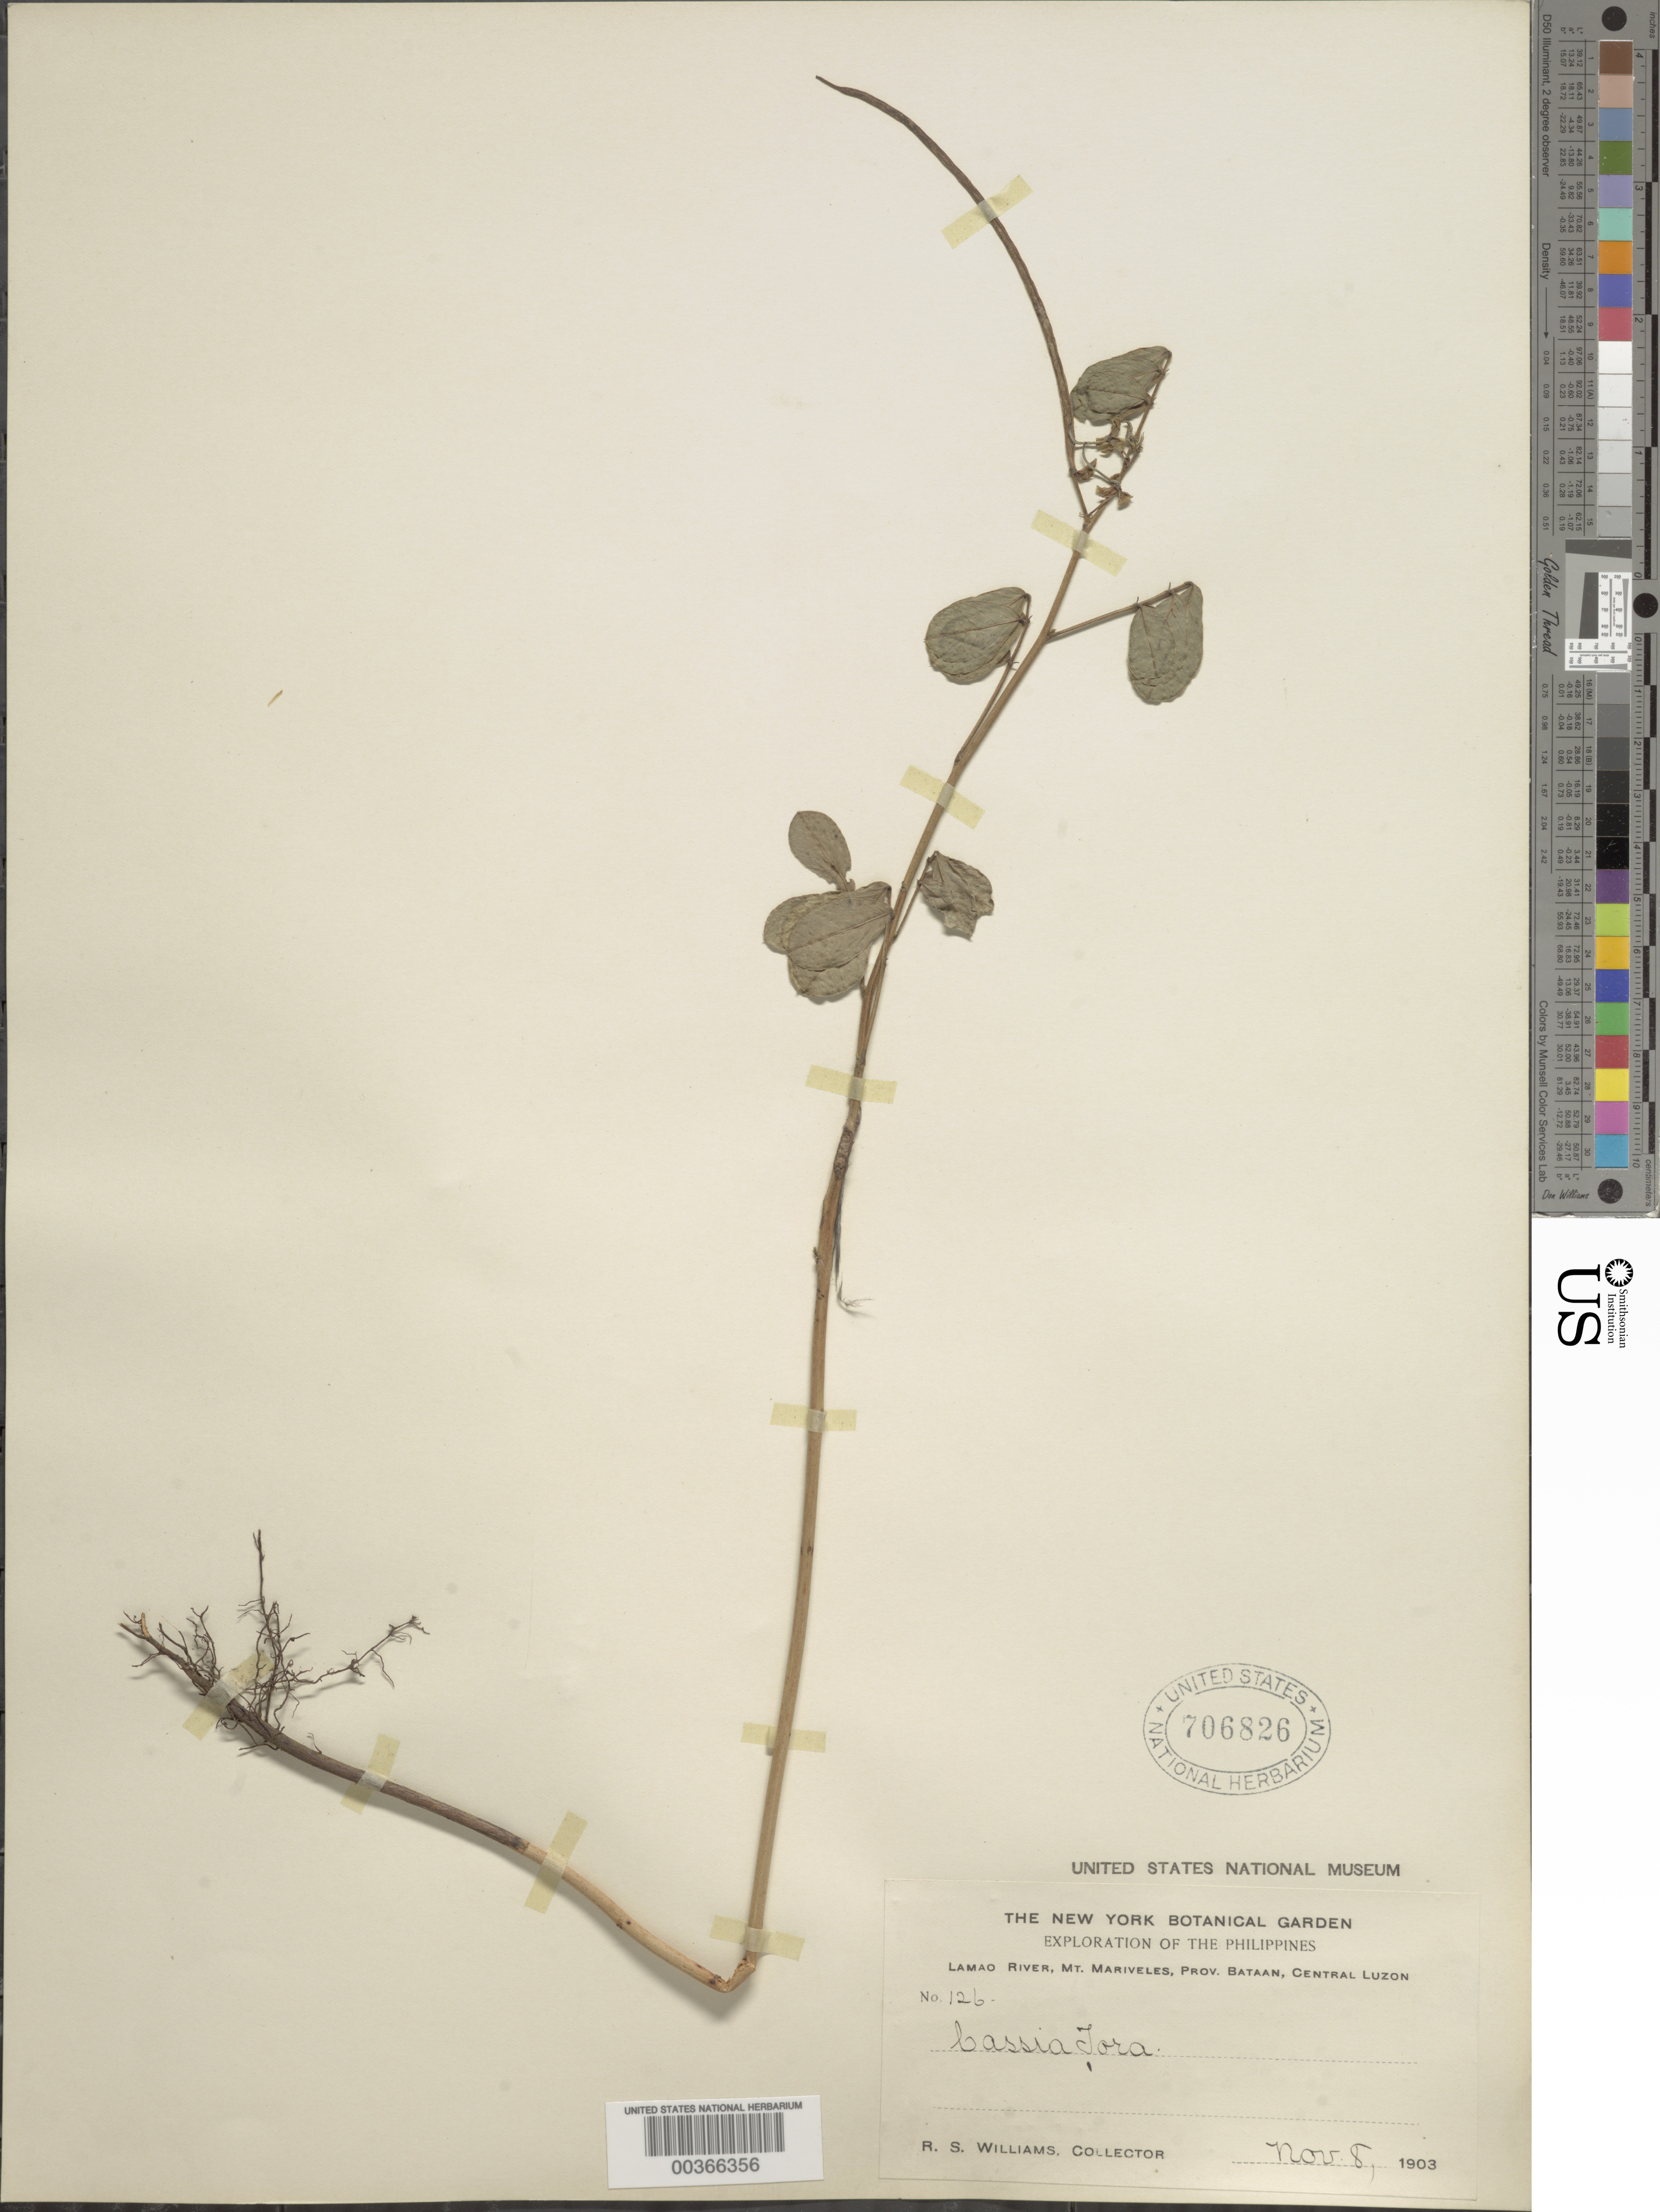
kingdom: Plantae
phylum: Tracheophyta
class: Magnoliopsida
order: Fabales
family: Fabaceae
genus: Senna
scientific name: Senna tora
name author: (L.) Roxb.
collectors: R. S. Williams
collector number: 126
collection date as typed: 08 Nov 1903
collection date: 1903-11-08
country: Philippines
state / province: Central Luzon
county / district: Bataan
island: Luzon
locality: Lamao River, Mt. Mariveles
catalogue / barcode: US 706826